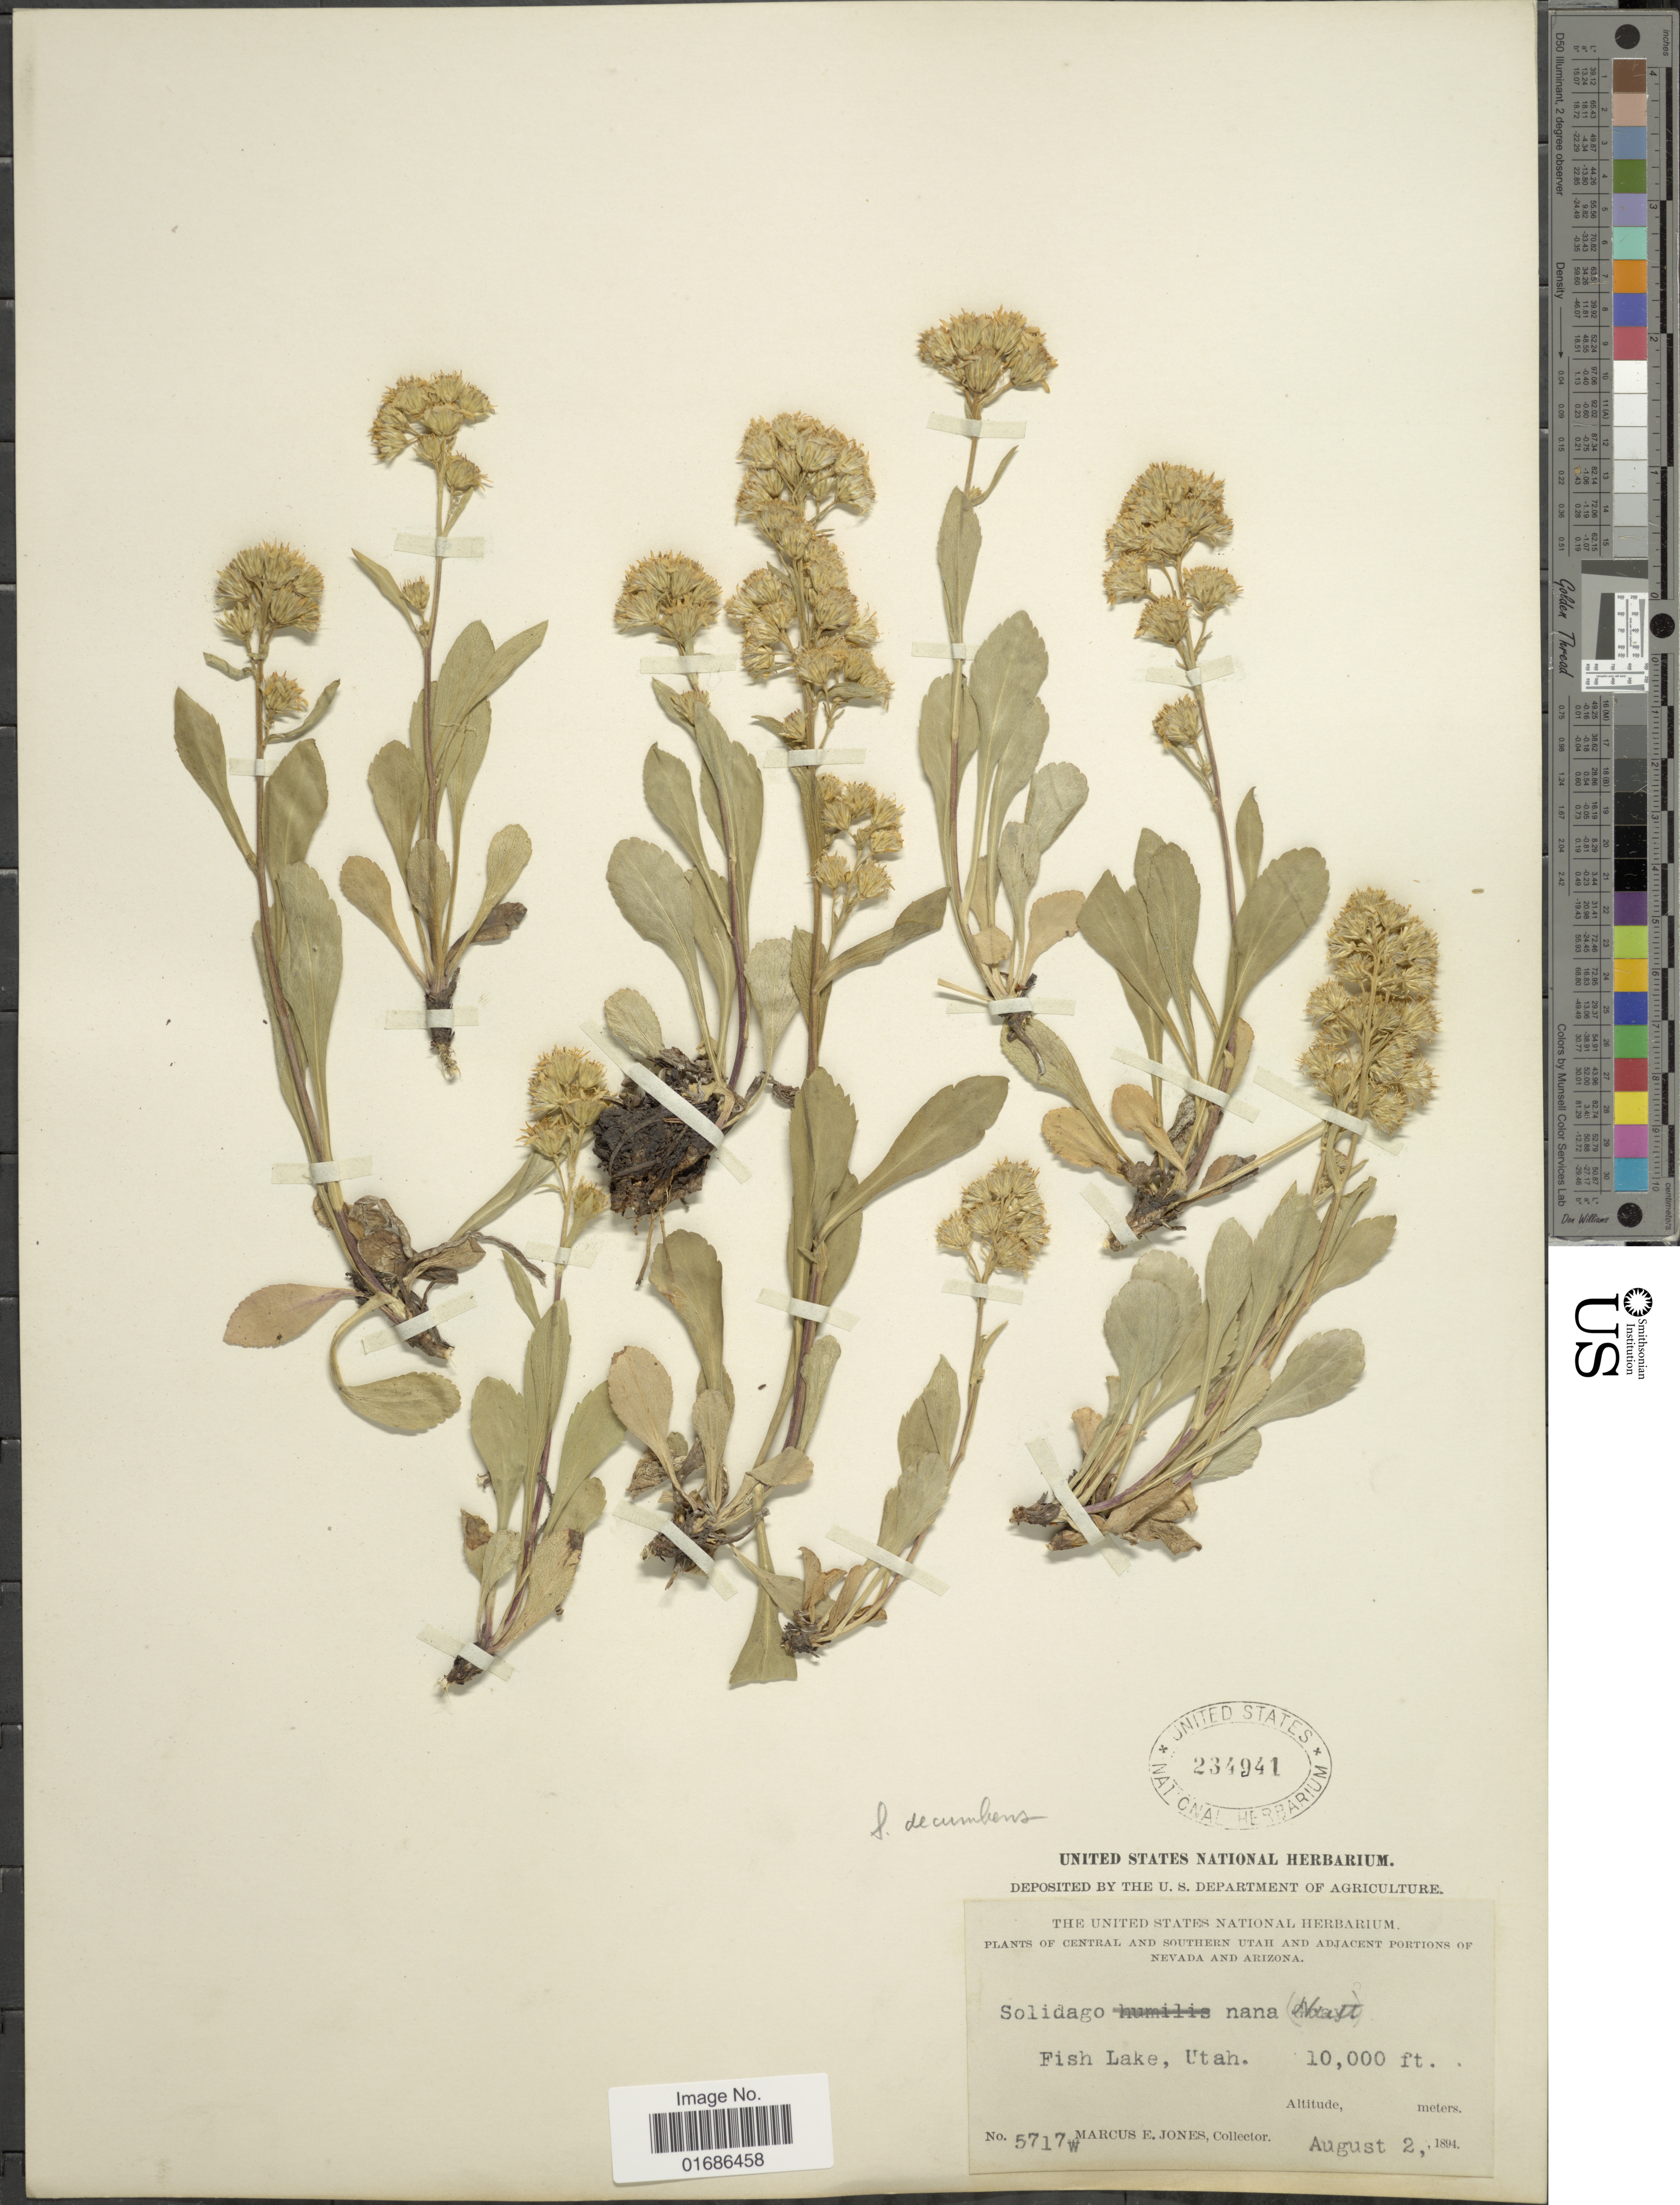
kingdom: Plantae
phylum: Tracheophyta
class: Magnoliopsida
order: Asterales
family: Asteraceae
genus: Solidago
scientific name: Solidago decumbens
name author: Greene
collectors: M. E. Jones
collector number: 5717 W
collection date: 1894-08-02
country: United States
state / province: Utah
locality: Central and Southern Utah and Adjacent Portion of Nevada and Arizona, Fish Lake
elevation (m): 3048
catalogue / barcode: US 234941